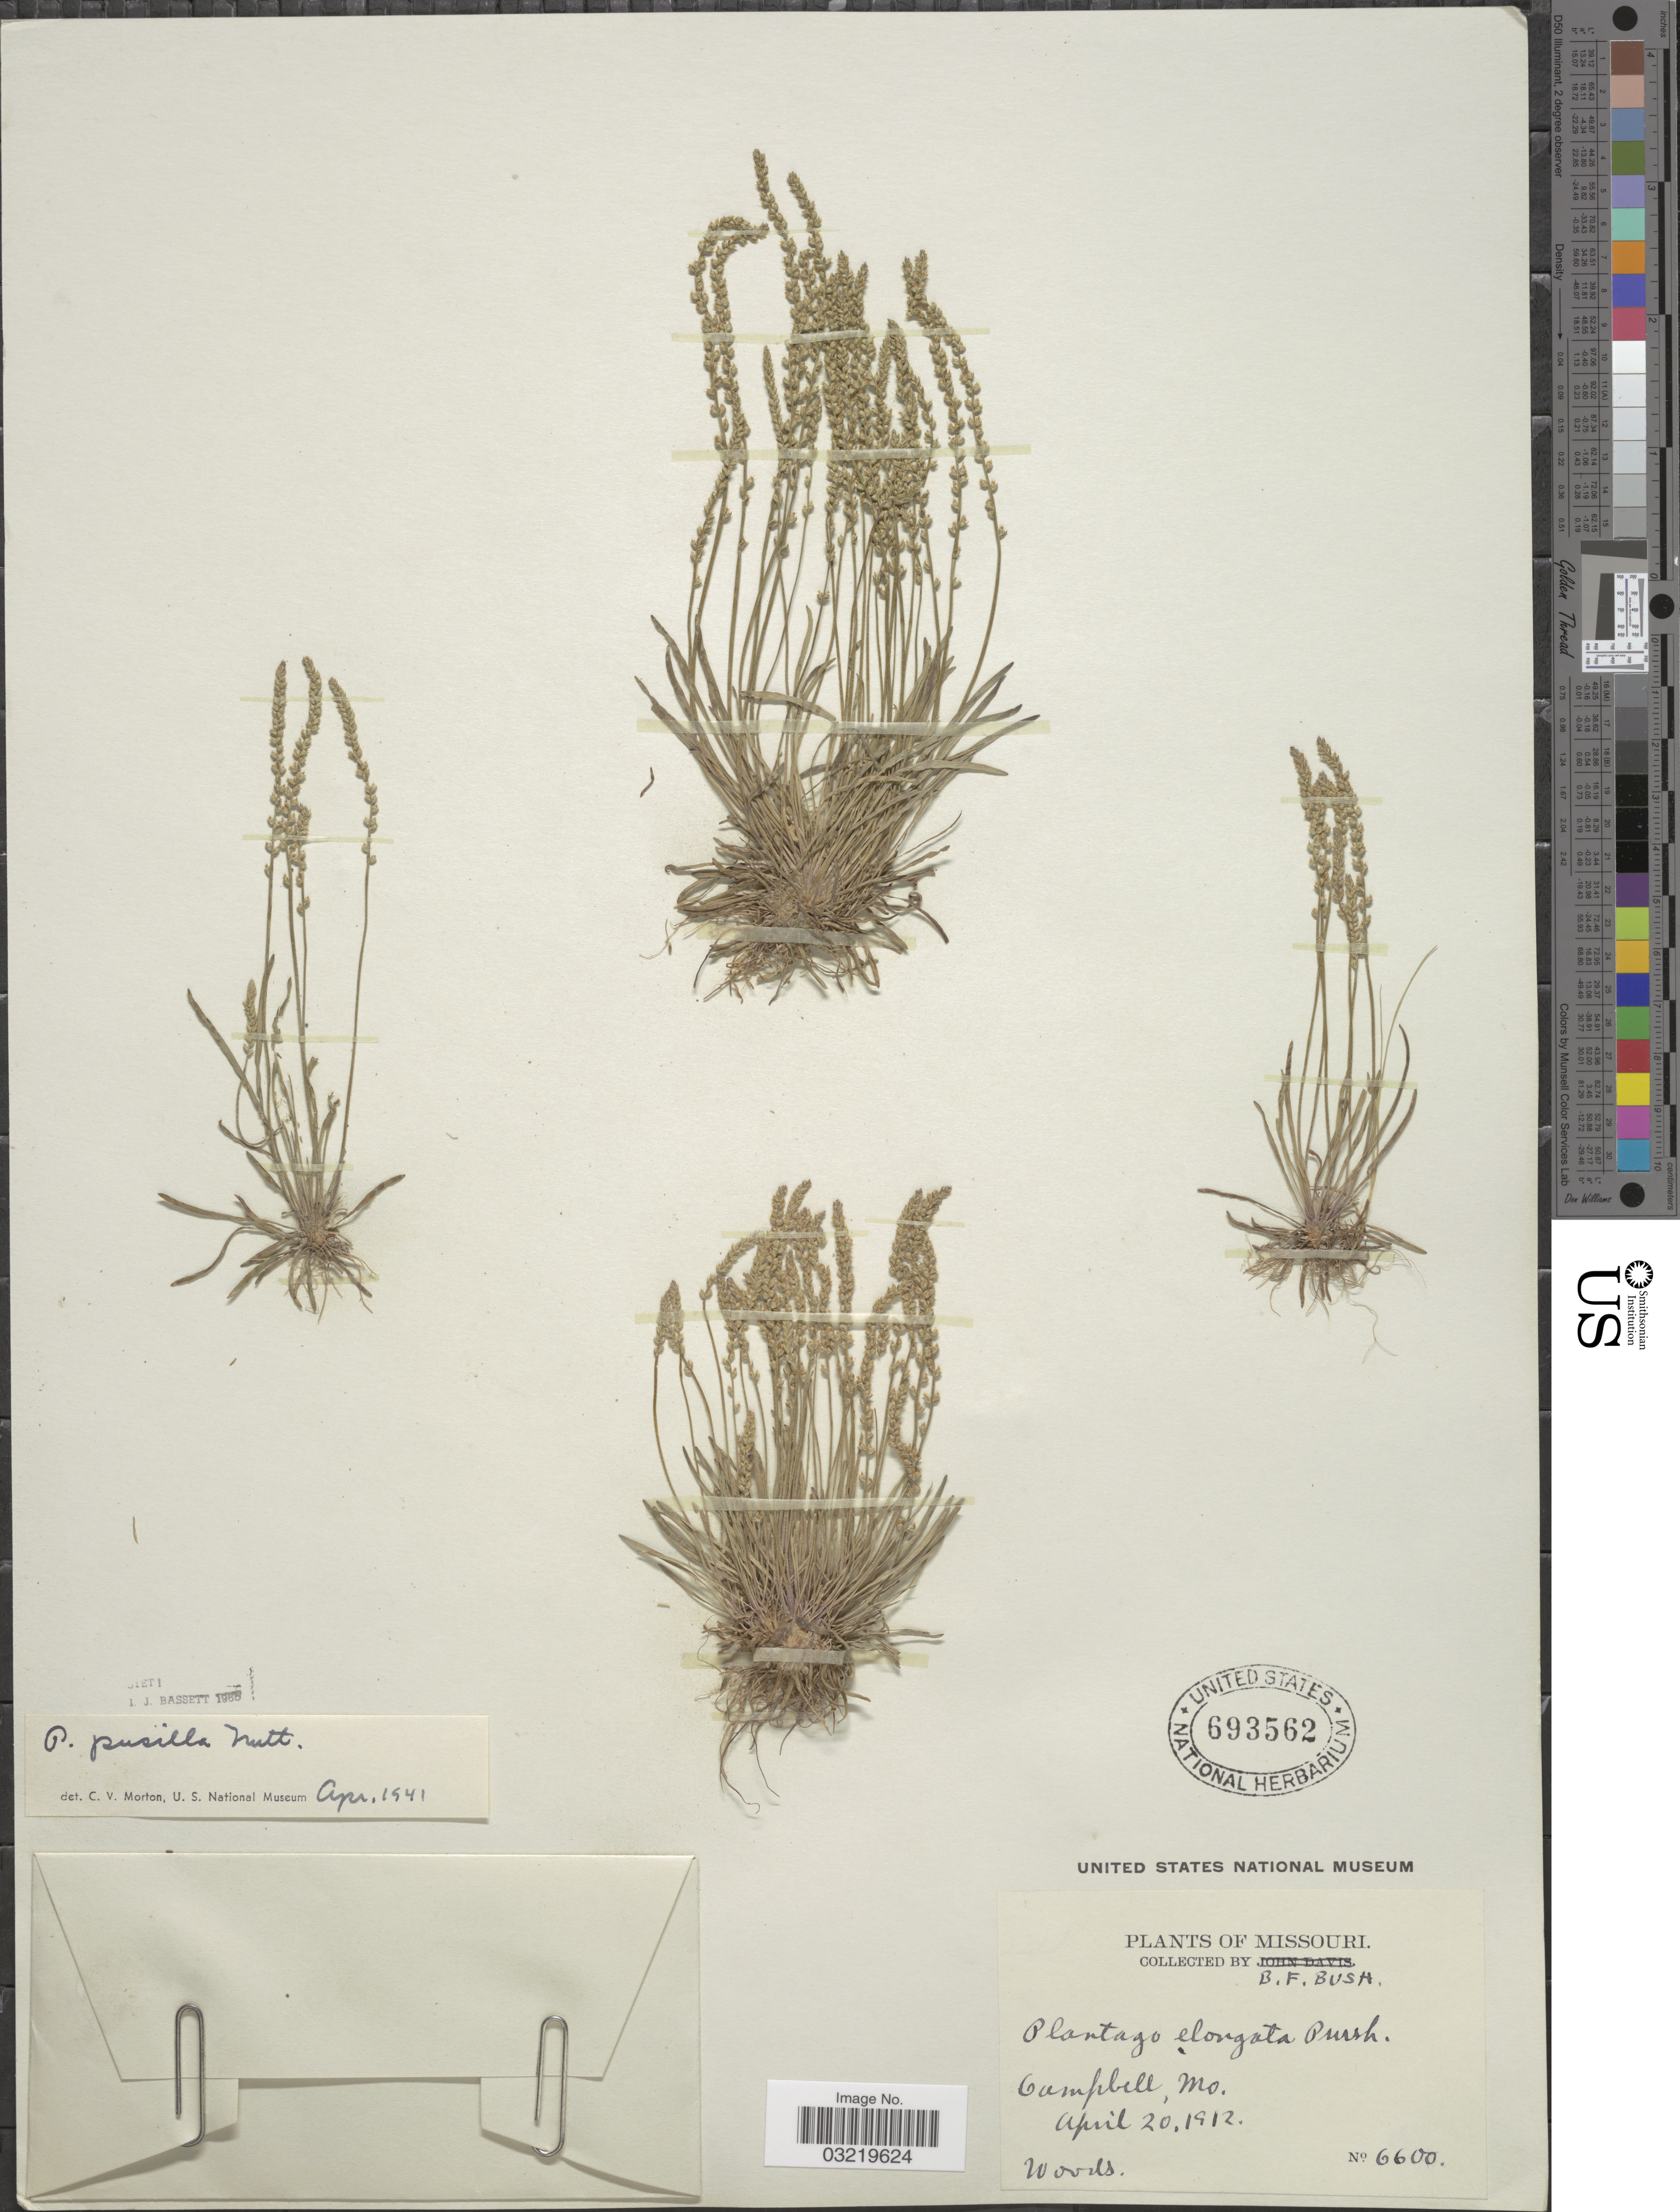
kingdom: Plantae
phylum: Tracheophyta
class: Magnoliopsida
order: Lamiales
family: Plantaginaceae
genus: Plantago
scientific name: Plantago pusilla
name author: Nutt.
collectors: B. F. Bush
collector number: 6600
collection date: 1912-04-20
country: United States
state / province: Missouri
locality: Campbell. Woods.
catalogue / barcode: US 693562